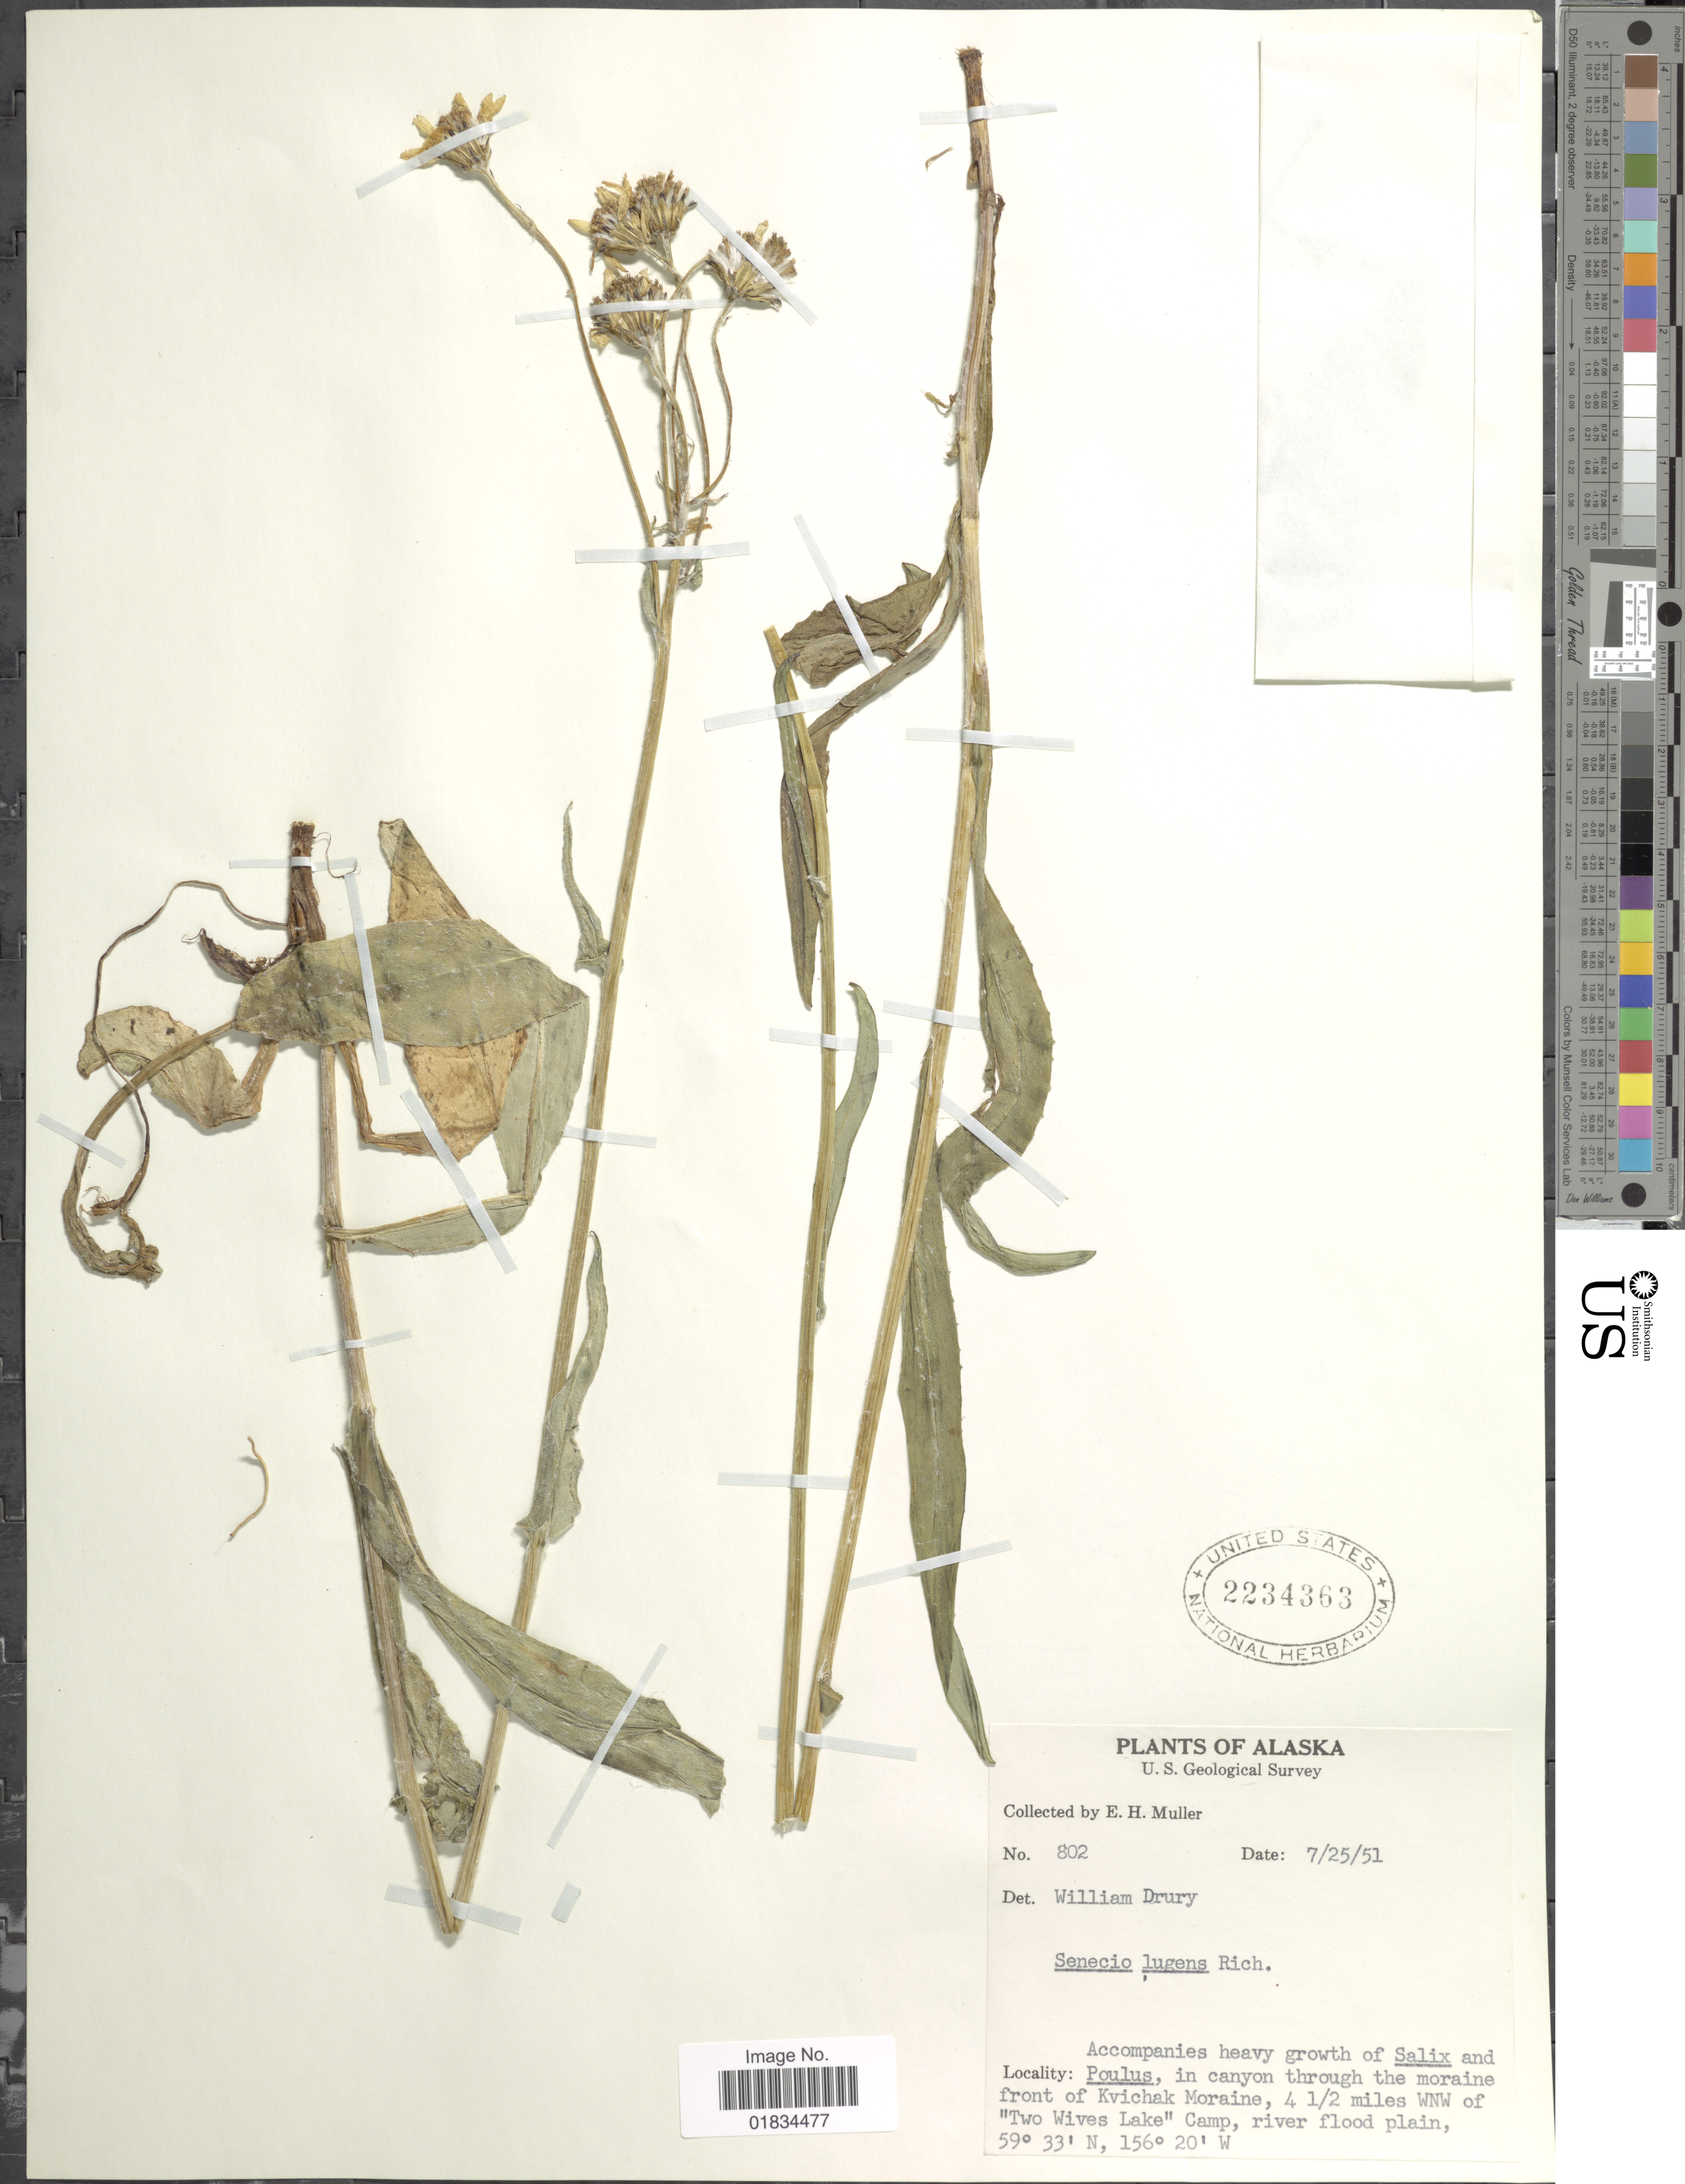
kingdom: Plantae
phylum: Tracheophyta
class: Magnoliopsida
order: Asterales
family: Asteraceae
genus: Senecio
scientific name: Senecio lugens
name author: Richardson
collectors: E. H. Muller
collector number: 802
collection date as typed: Transcribed d/m/y: 25/7/51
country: United States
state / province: Alaska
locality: In canyon through he moraine front of Kvichack Moraine, 4 1/2 miles WNW of "Two Wives Lake" Camp, river flood plain.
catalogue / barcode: US 2234363